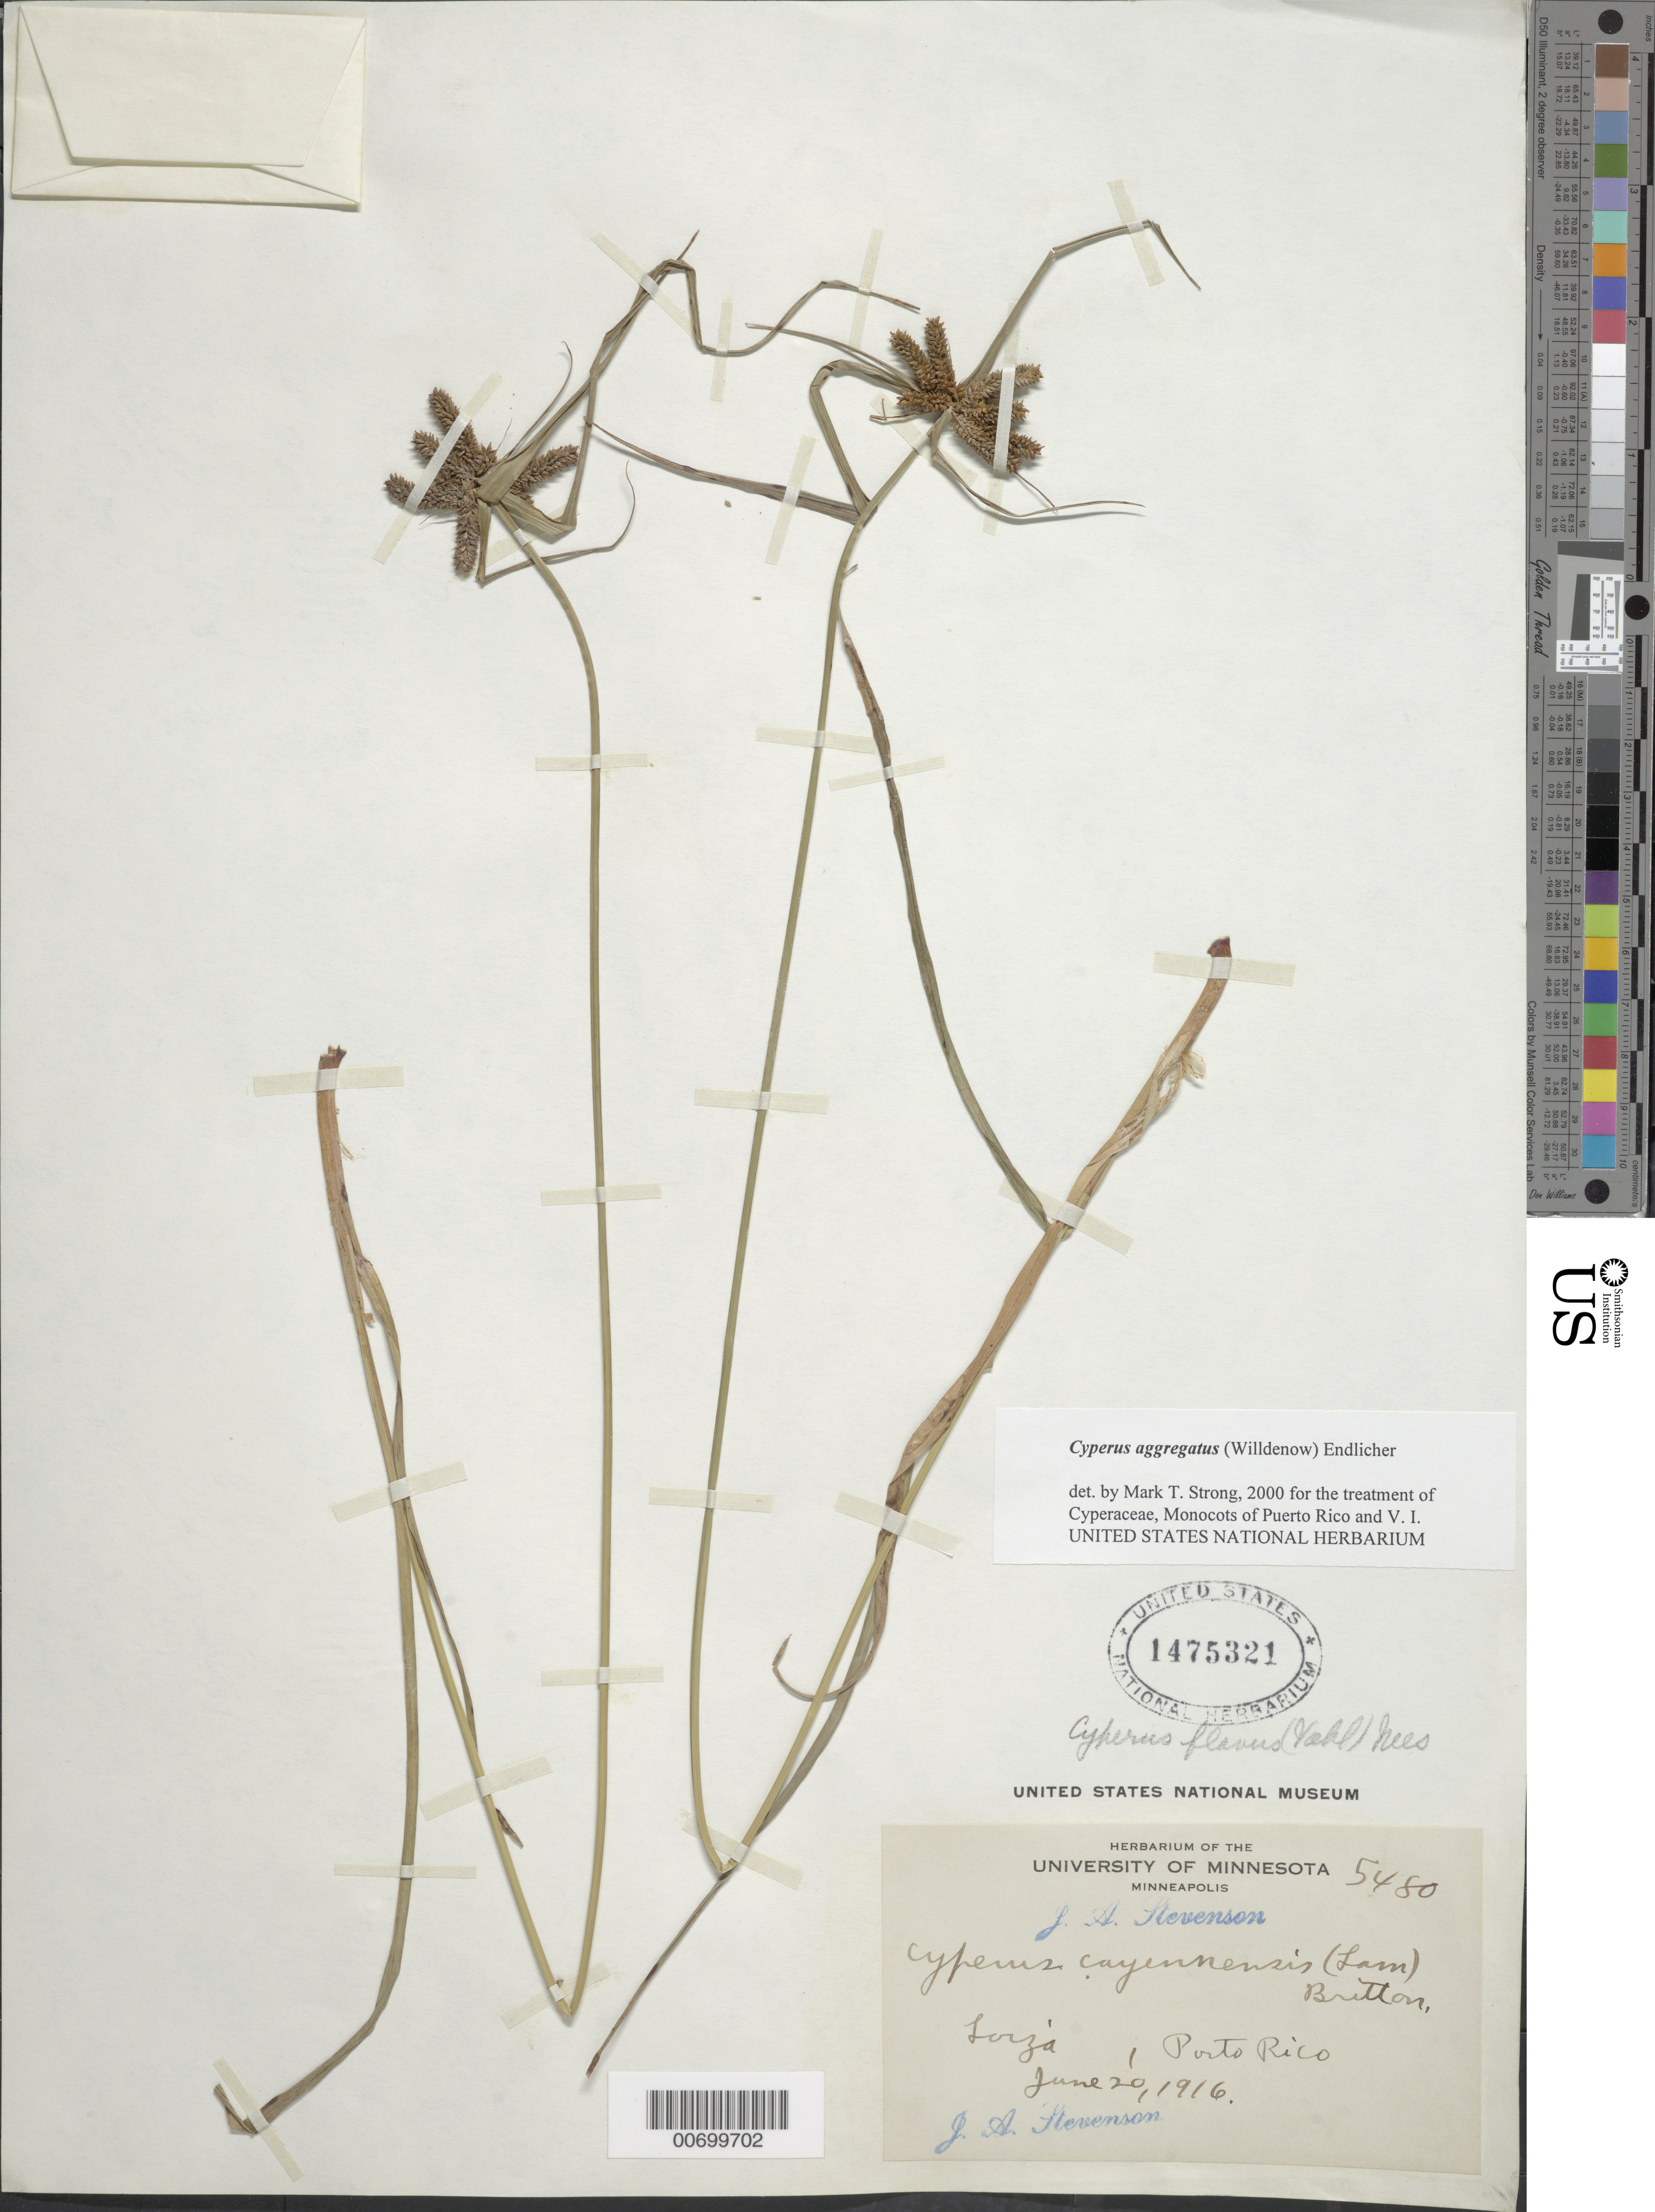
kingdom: Plantae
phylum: Tracheophyta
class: Liliopsida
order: Poales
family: Cyperaceae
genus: Cyperus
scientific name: Cyperus aggregatus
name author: (Willd.) Endl.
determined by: Strong, M. T., (US), Smithsonian Institution - National Museum of Natural History (UNITED STATES)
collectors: J. Stevenson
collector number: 5480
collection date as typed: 20 Jun 1916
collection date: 1916-06-20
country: Puerto Rico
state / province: Loíza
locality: Loiza.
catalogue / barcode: US 1475321